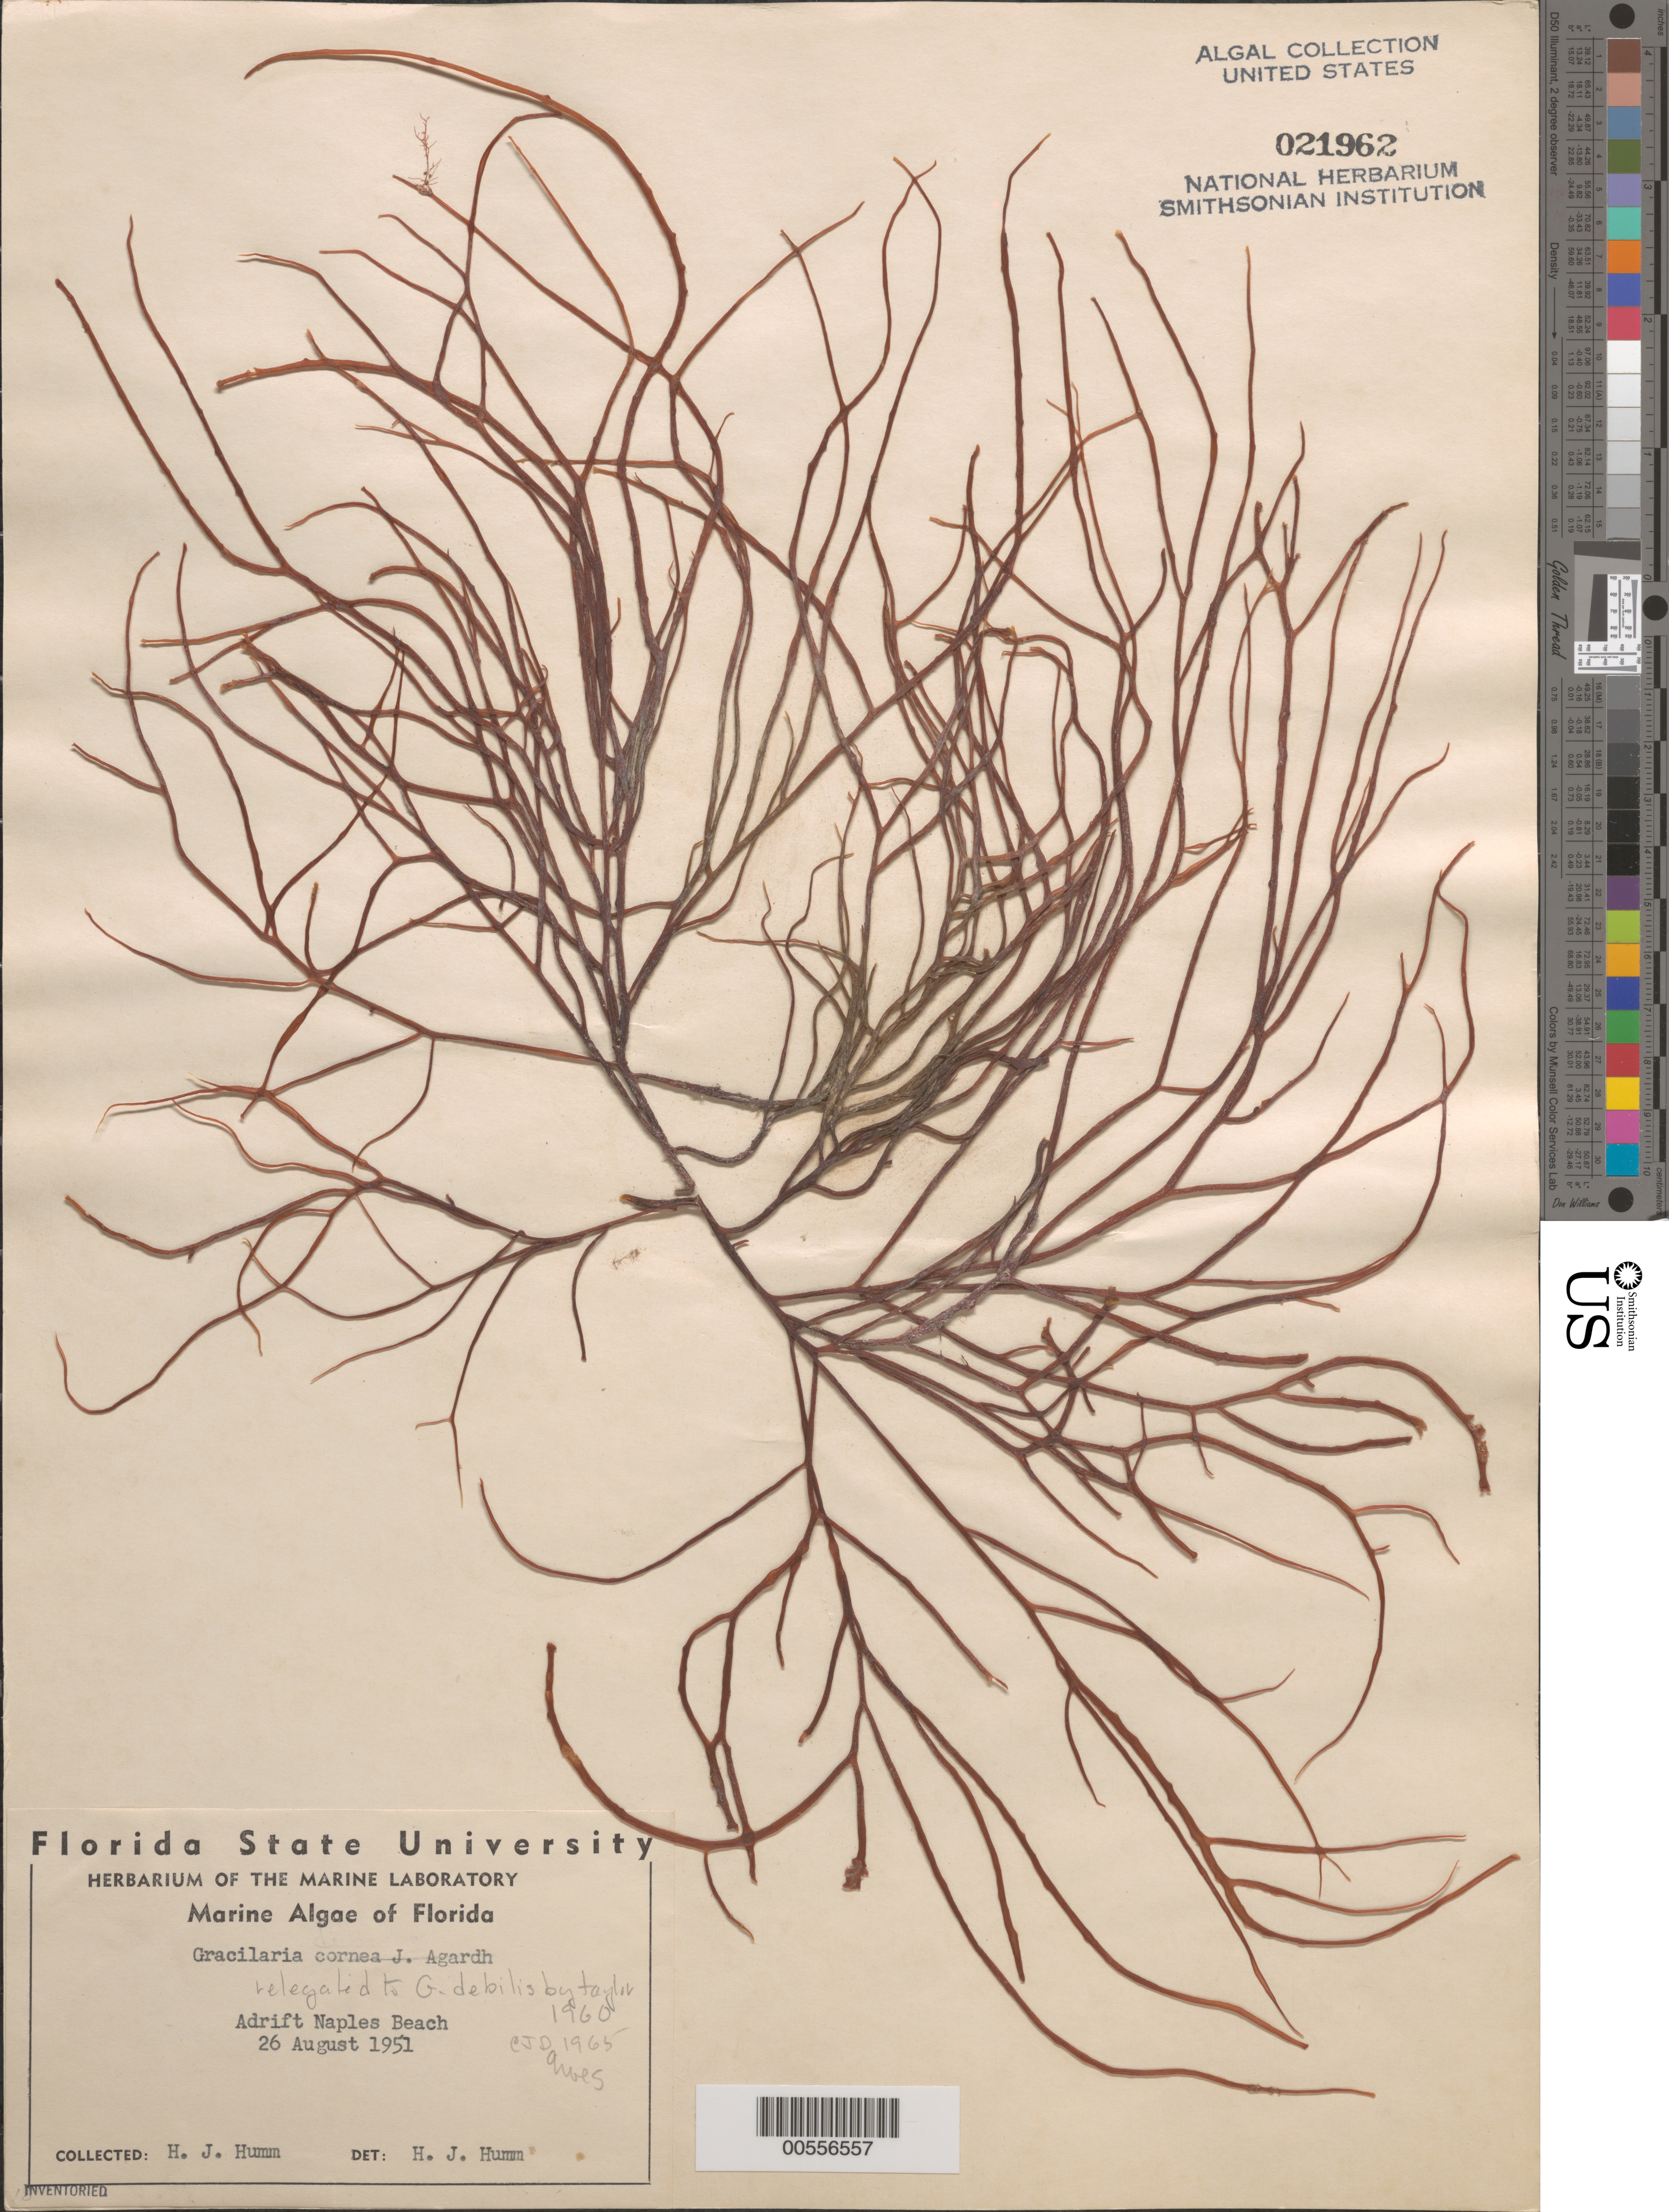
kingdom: Plantae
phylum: Rhodophyta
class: Florideophyceae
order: Gracilariales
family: Gracilariaceae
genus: Gracilaria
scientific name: Gracilaria debilis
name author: (Forssk.) Børgesen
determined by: Dawes, C. J.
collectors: H. J. Humm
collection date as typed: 26 Aug 1951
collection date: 1951-08-26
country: United States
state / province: Florida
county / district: Collier County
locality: Naples Beach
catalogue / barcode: US 21962